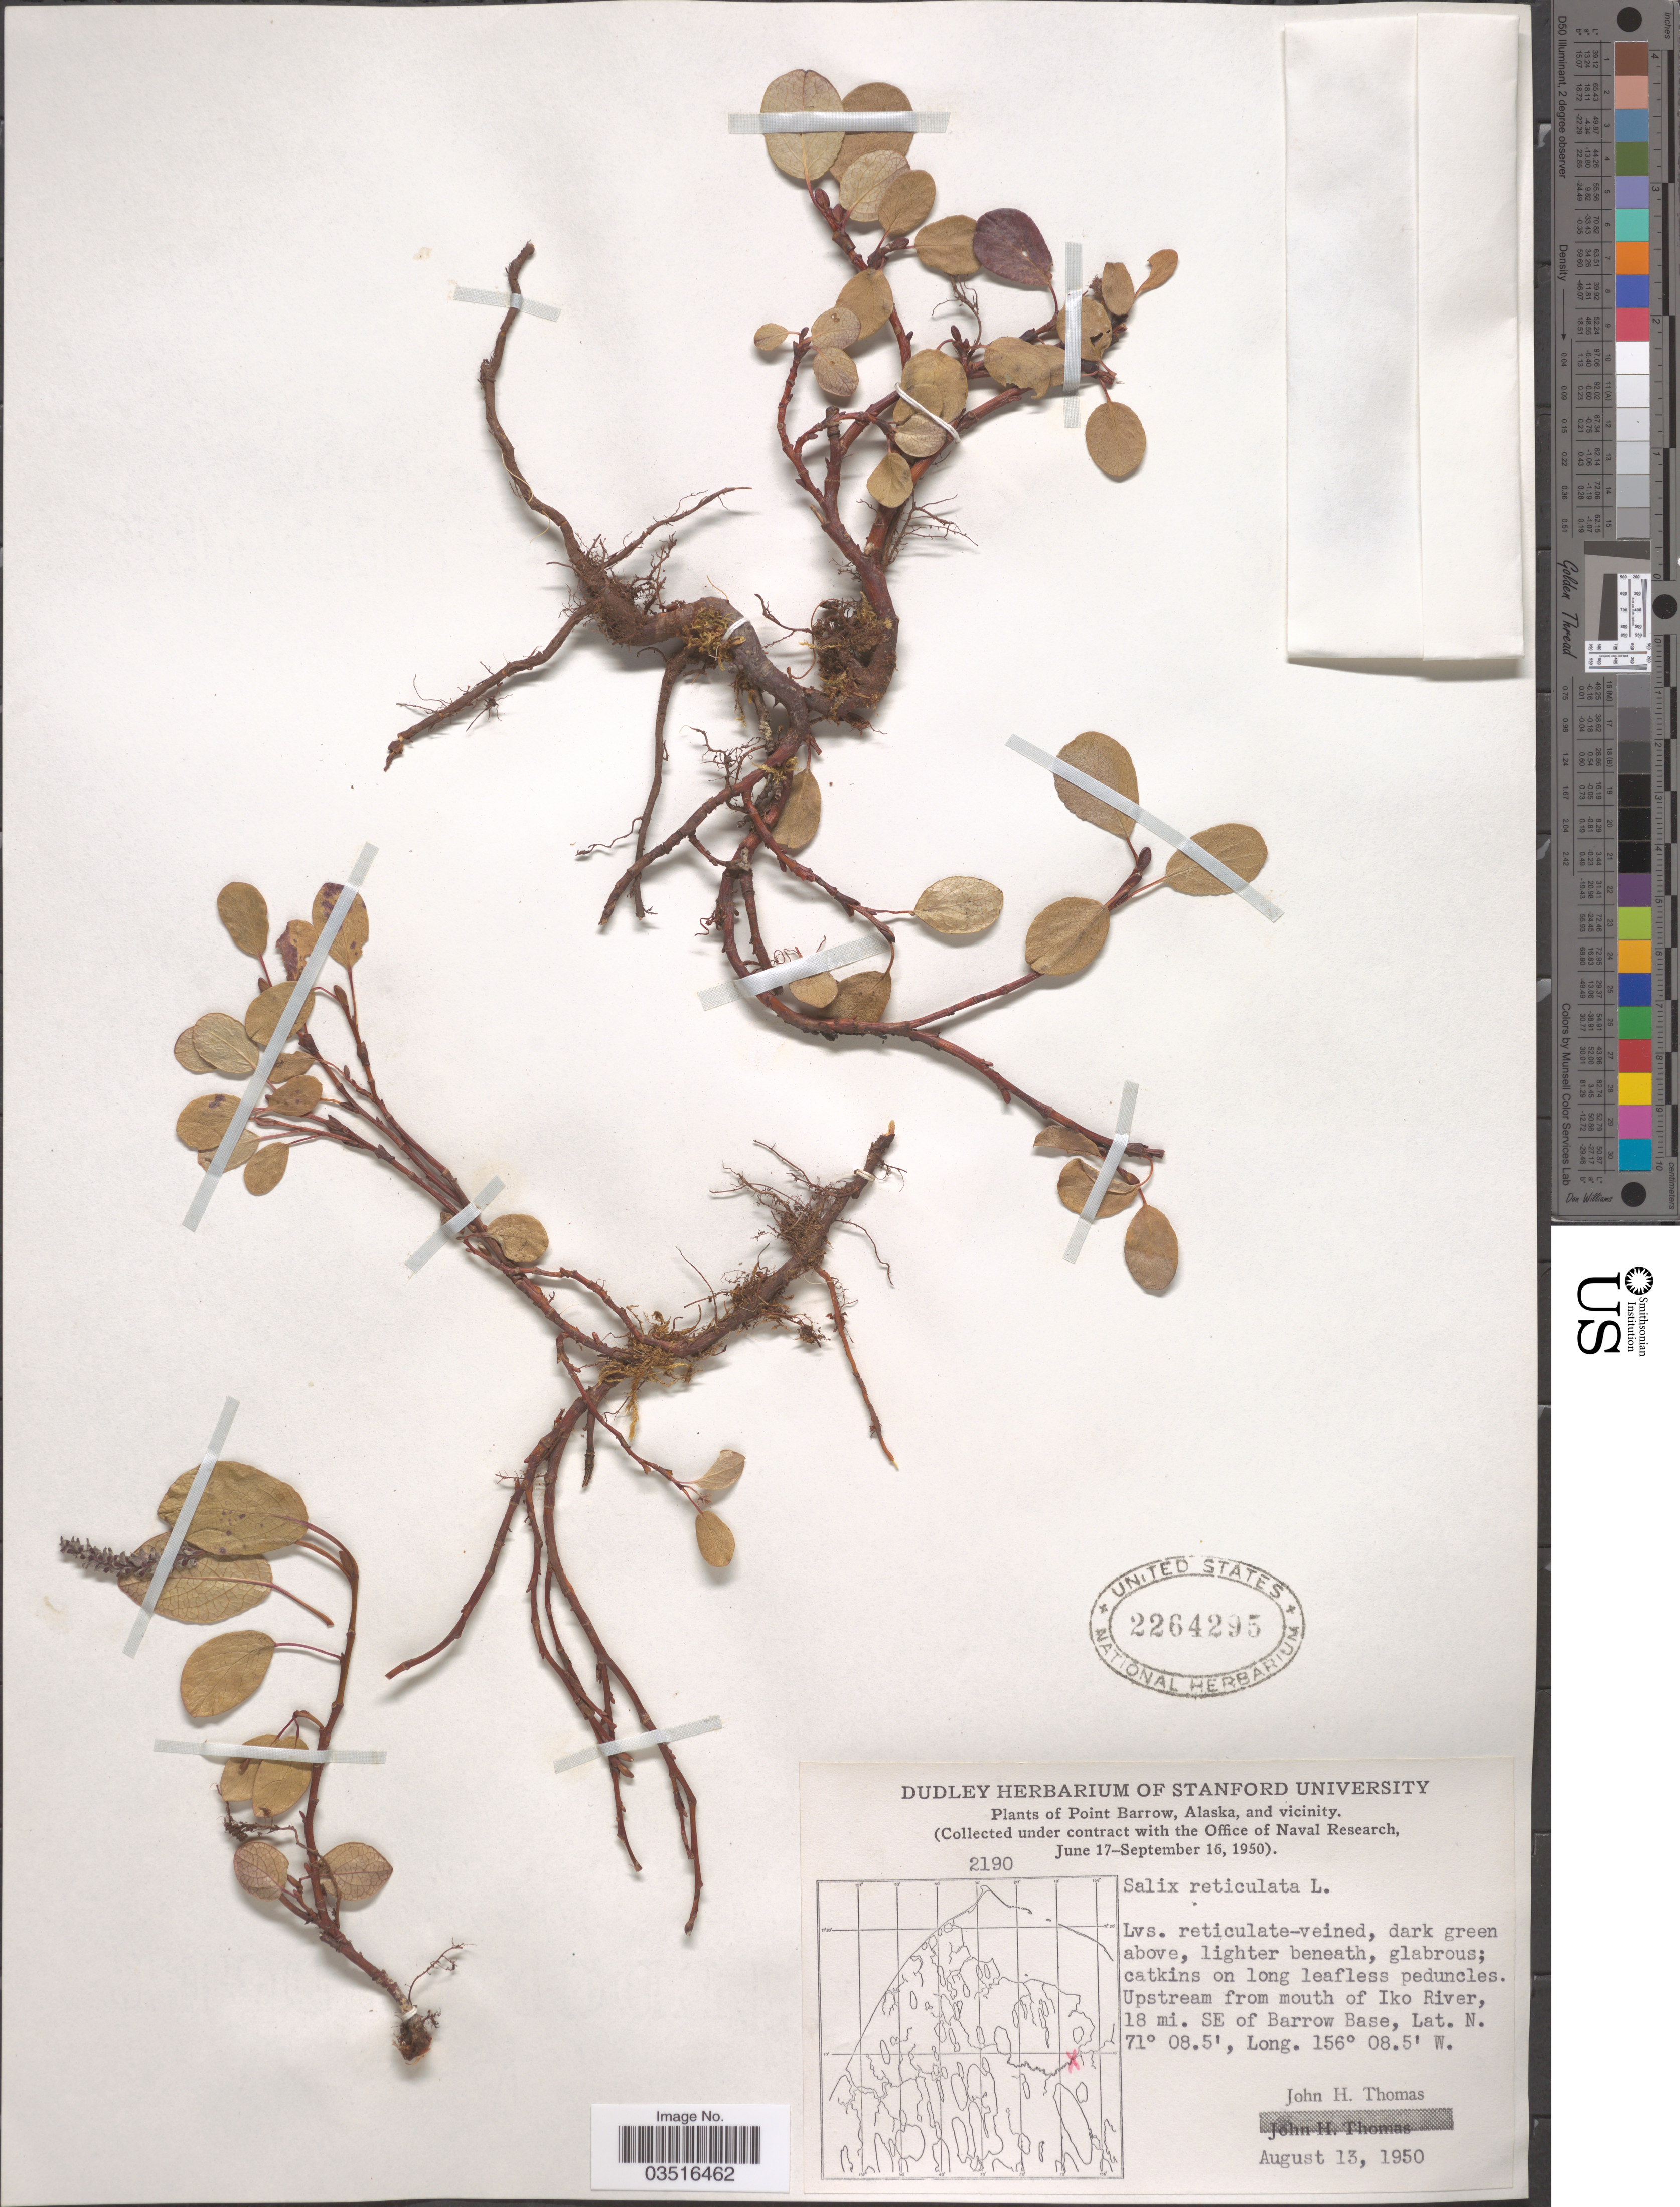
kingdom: Plantae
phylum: Tracheophyta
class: Magnoliopsida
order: Malpighiales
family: Salicaceae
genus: Salix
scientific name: Salix reticulata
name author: L.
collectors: J. H. Thomas & J. H. Thomas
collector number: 2190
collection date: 1950-08-13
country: United States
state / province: Alaska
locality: Point Barrow, Alaska, and vicinity. Upstream from mouth of Iko River, 18 mi. SE of Barrow Base.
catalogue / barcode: US 2264295